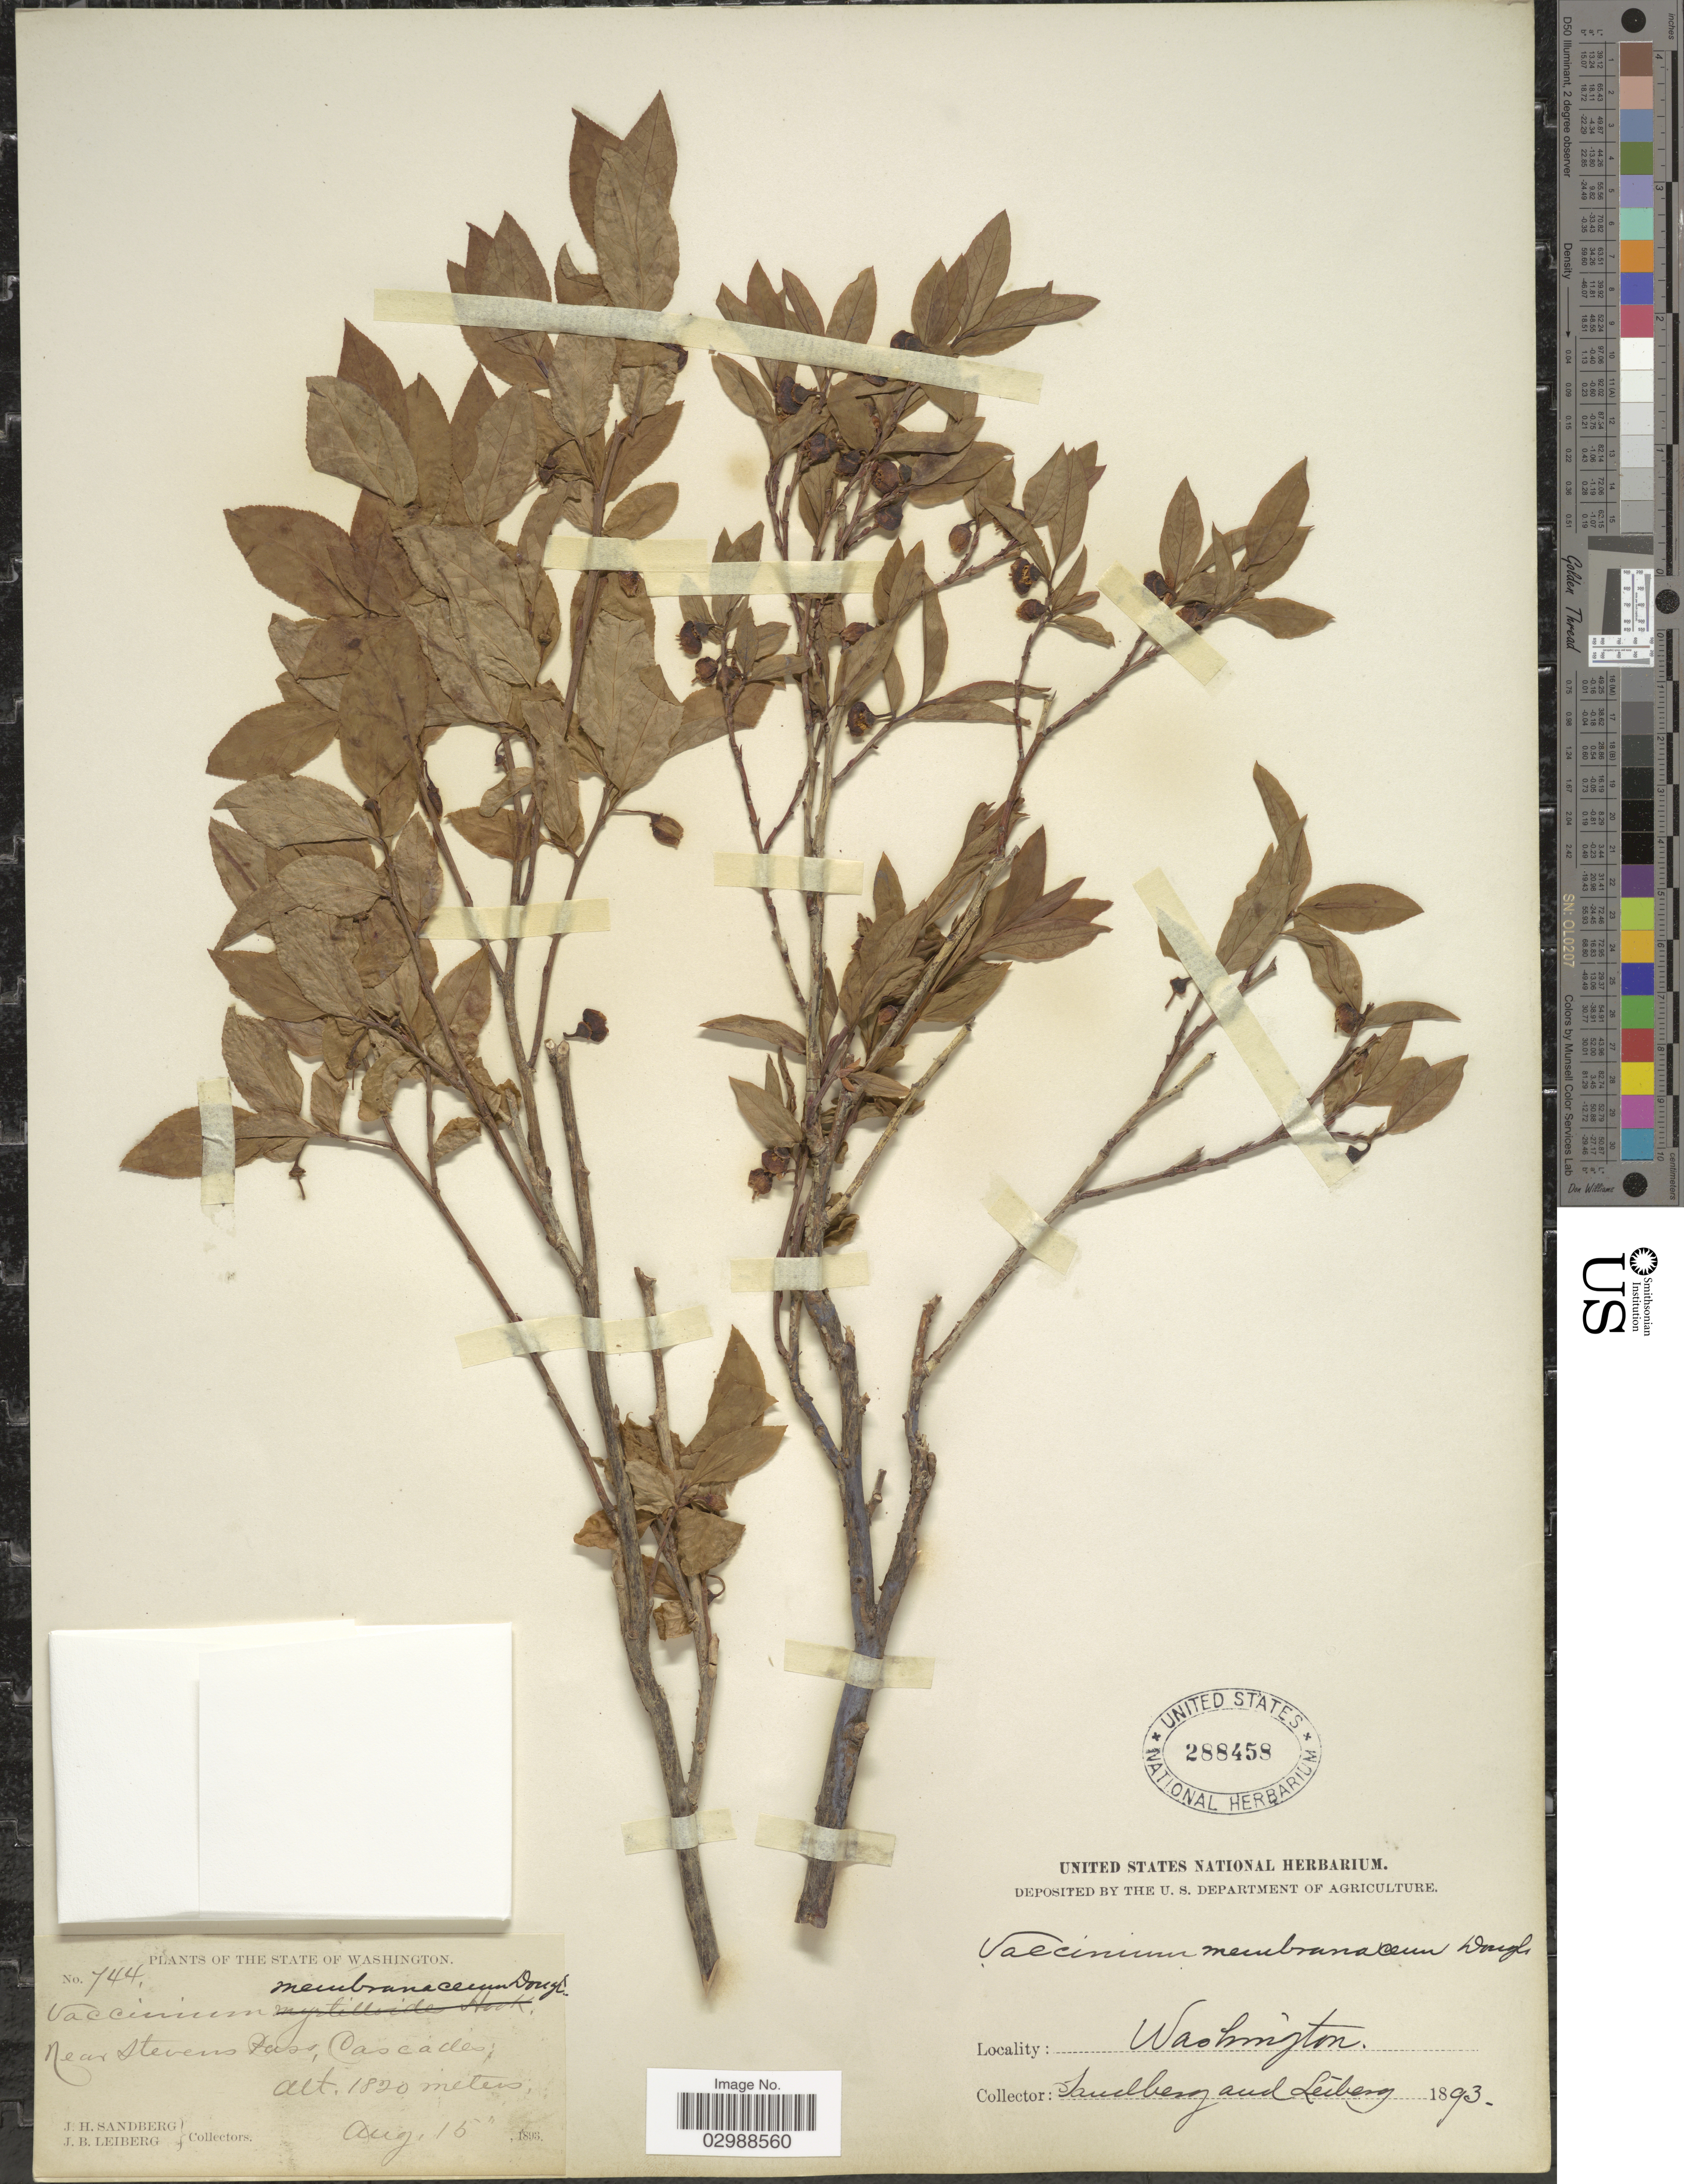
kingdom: Plantae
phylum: Tracheophyta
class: Magnoliopsida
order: Ericales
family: Ericaceae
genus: Vaccinium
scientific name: Vaccinium membranaceum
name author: Douglas ex Torr.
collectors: J. H. Sandberg & J. B. Leiberg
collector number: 744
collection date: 1893-08-15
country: United States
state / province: Washington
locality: Near Stevens Pass, Cascades.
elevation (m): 1820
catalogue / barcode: US 288458